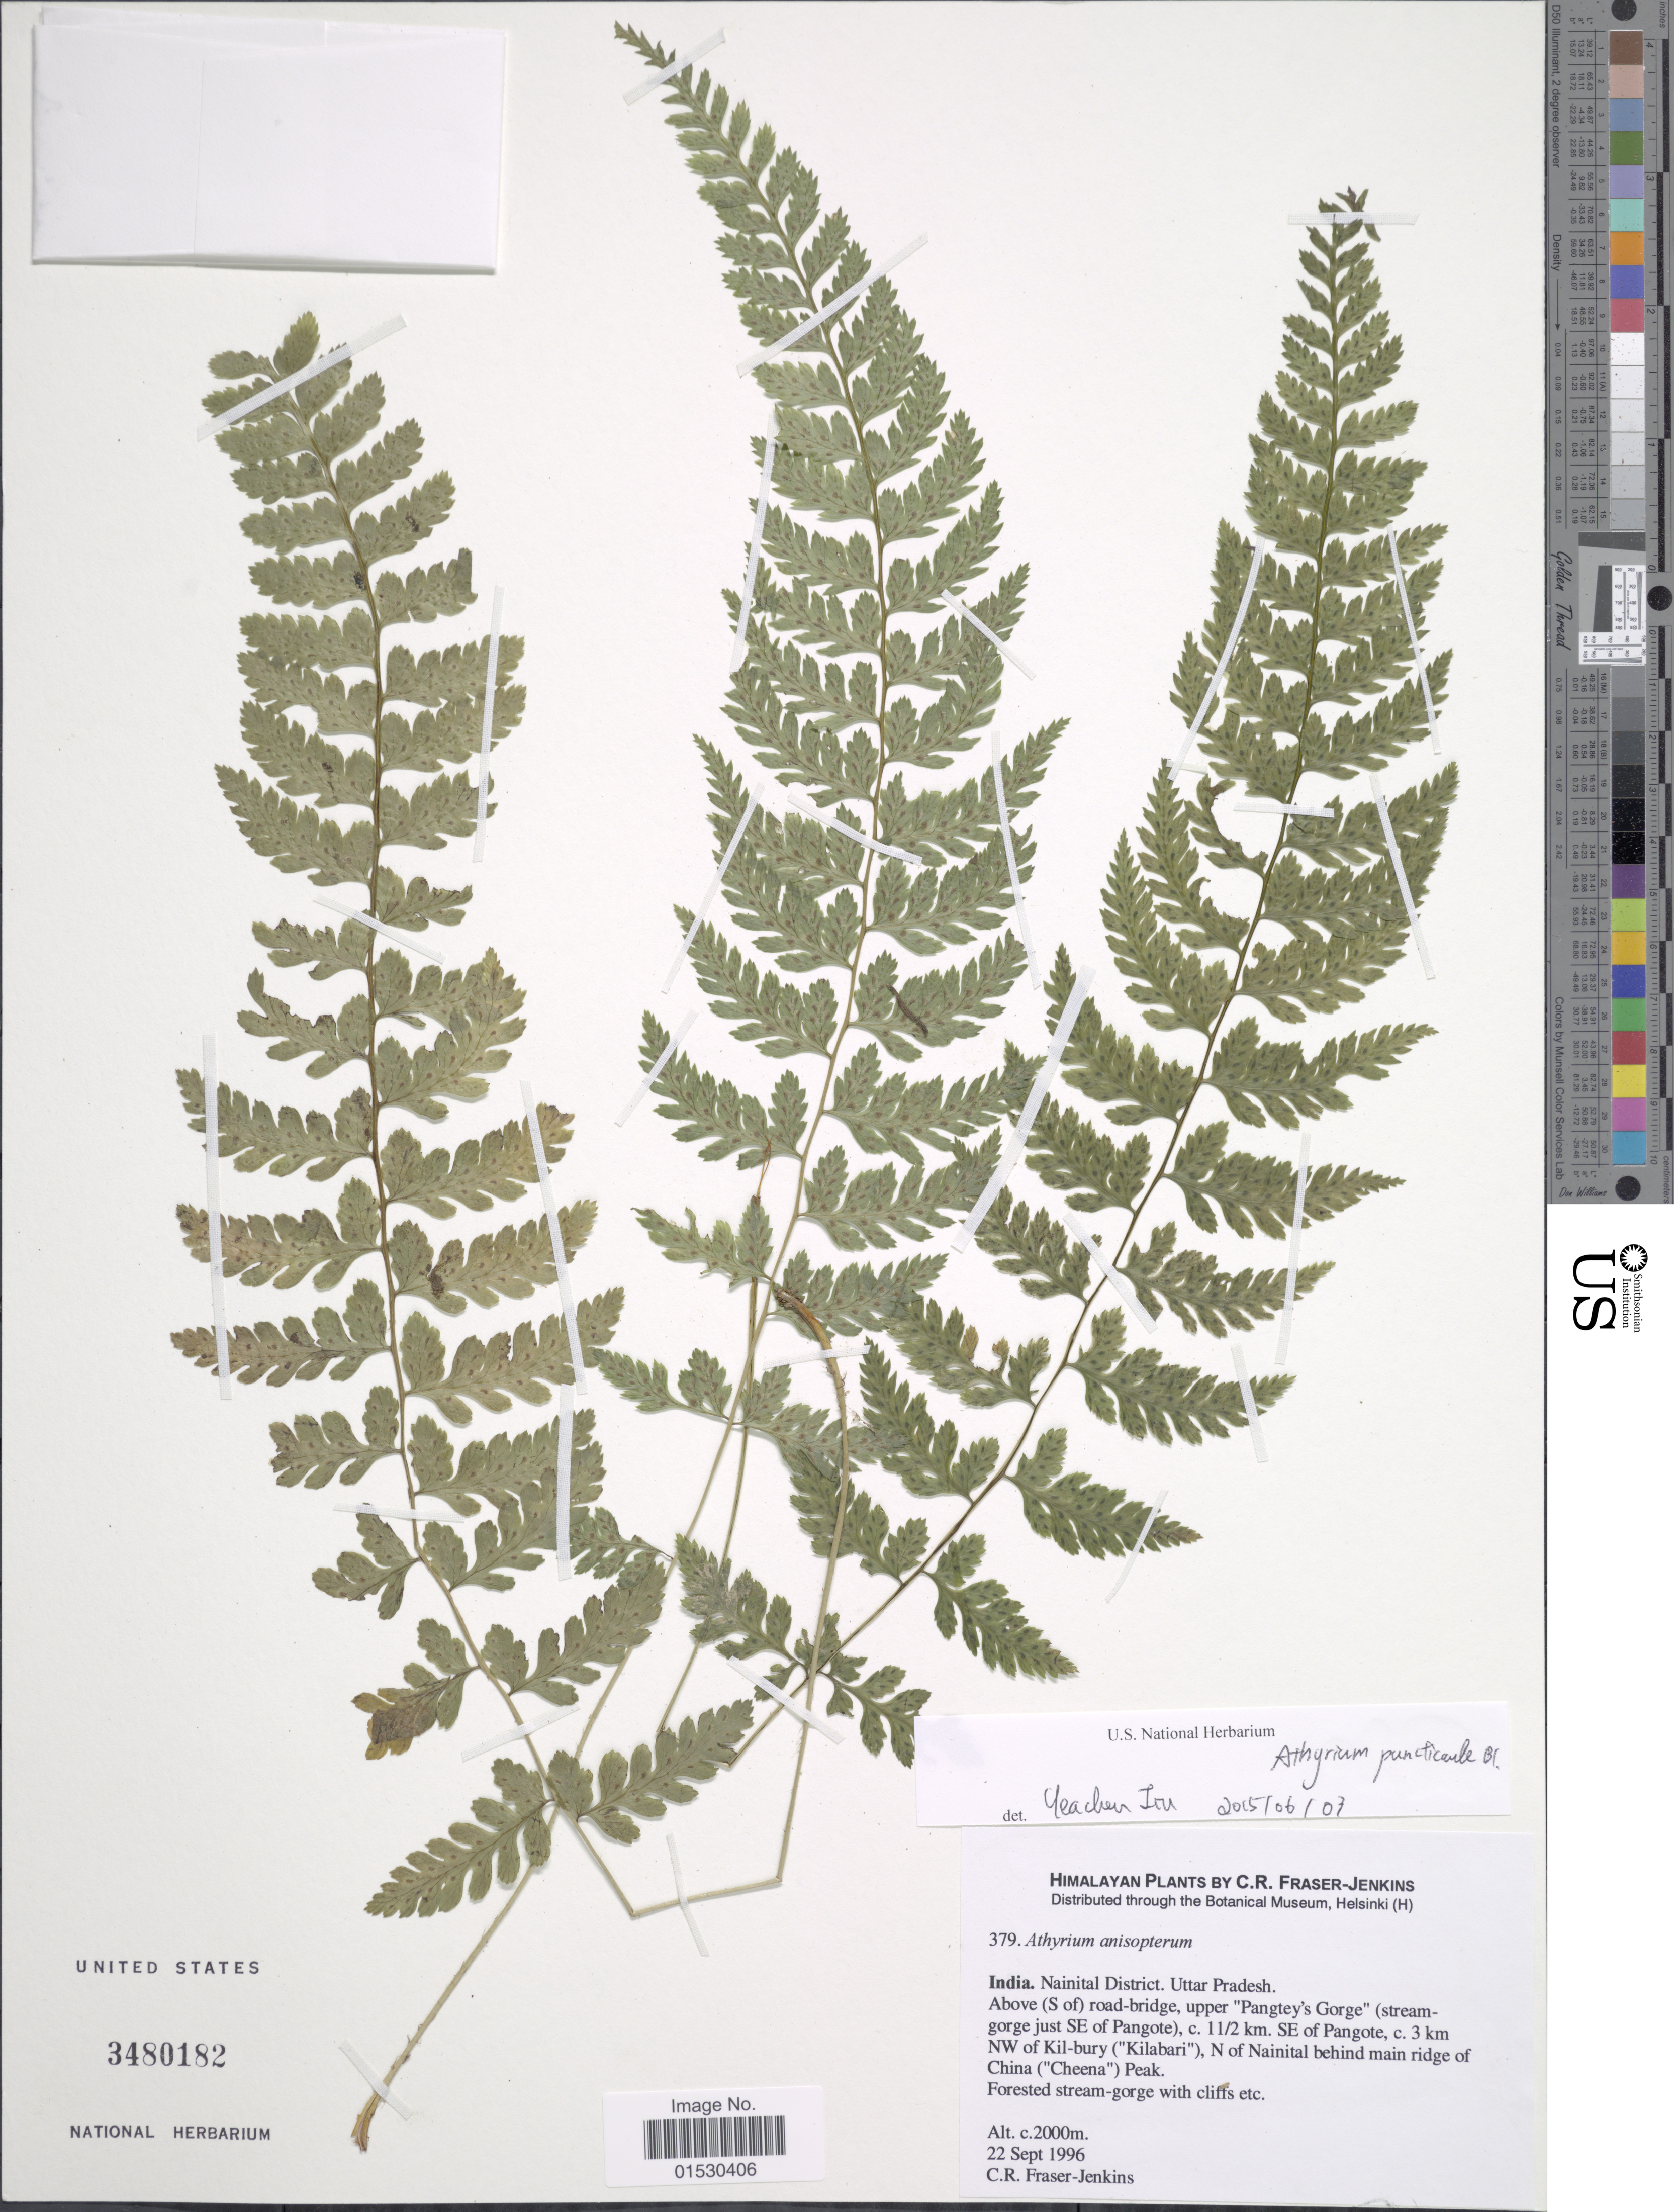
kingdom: Plantae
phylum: Tracheophyta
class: Polypodiopsida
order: Polypodiales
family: Athyriaceae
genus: Athyrium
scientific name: Athyrium anisopterum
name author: Christ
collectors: C. R. Fraser-Jenkins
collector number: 379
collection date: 1996-09-22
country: India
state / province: Uttar Pradesh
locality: Himalaya, Nainital District, above (S of) road bridge, upper " Pangtey's Gorge " (streamgorge just SE of Pangote), c. 11/2km SE of Pangote, c. 3 km NW of Kil - bury (" Kilabari " ), N of Nainital behind main ridge of China (" Cheena " ) Peak, Forested stream - gorge with cliffs etc.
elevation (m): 2000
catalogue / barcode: US 3480182